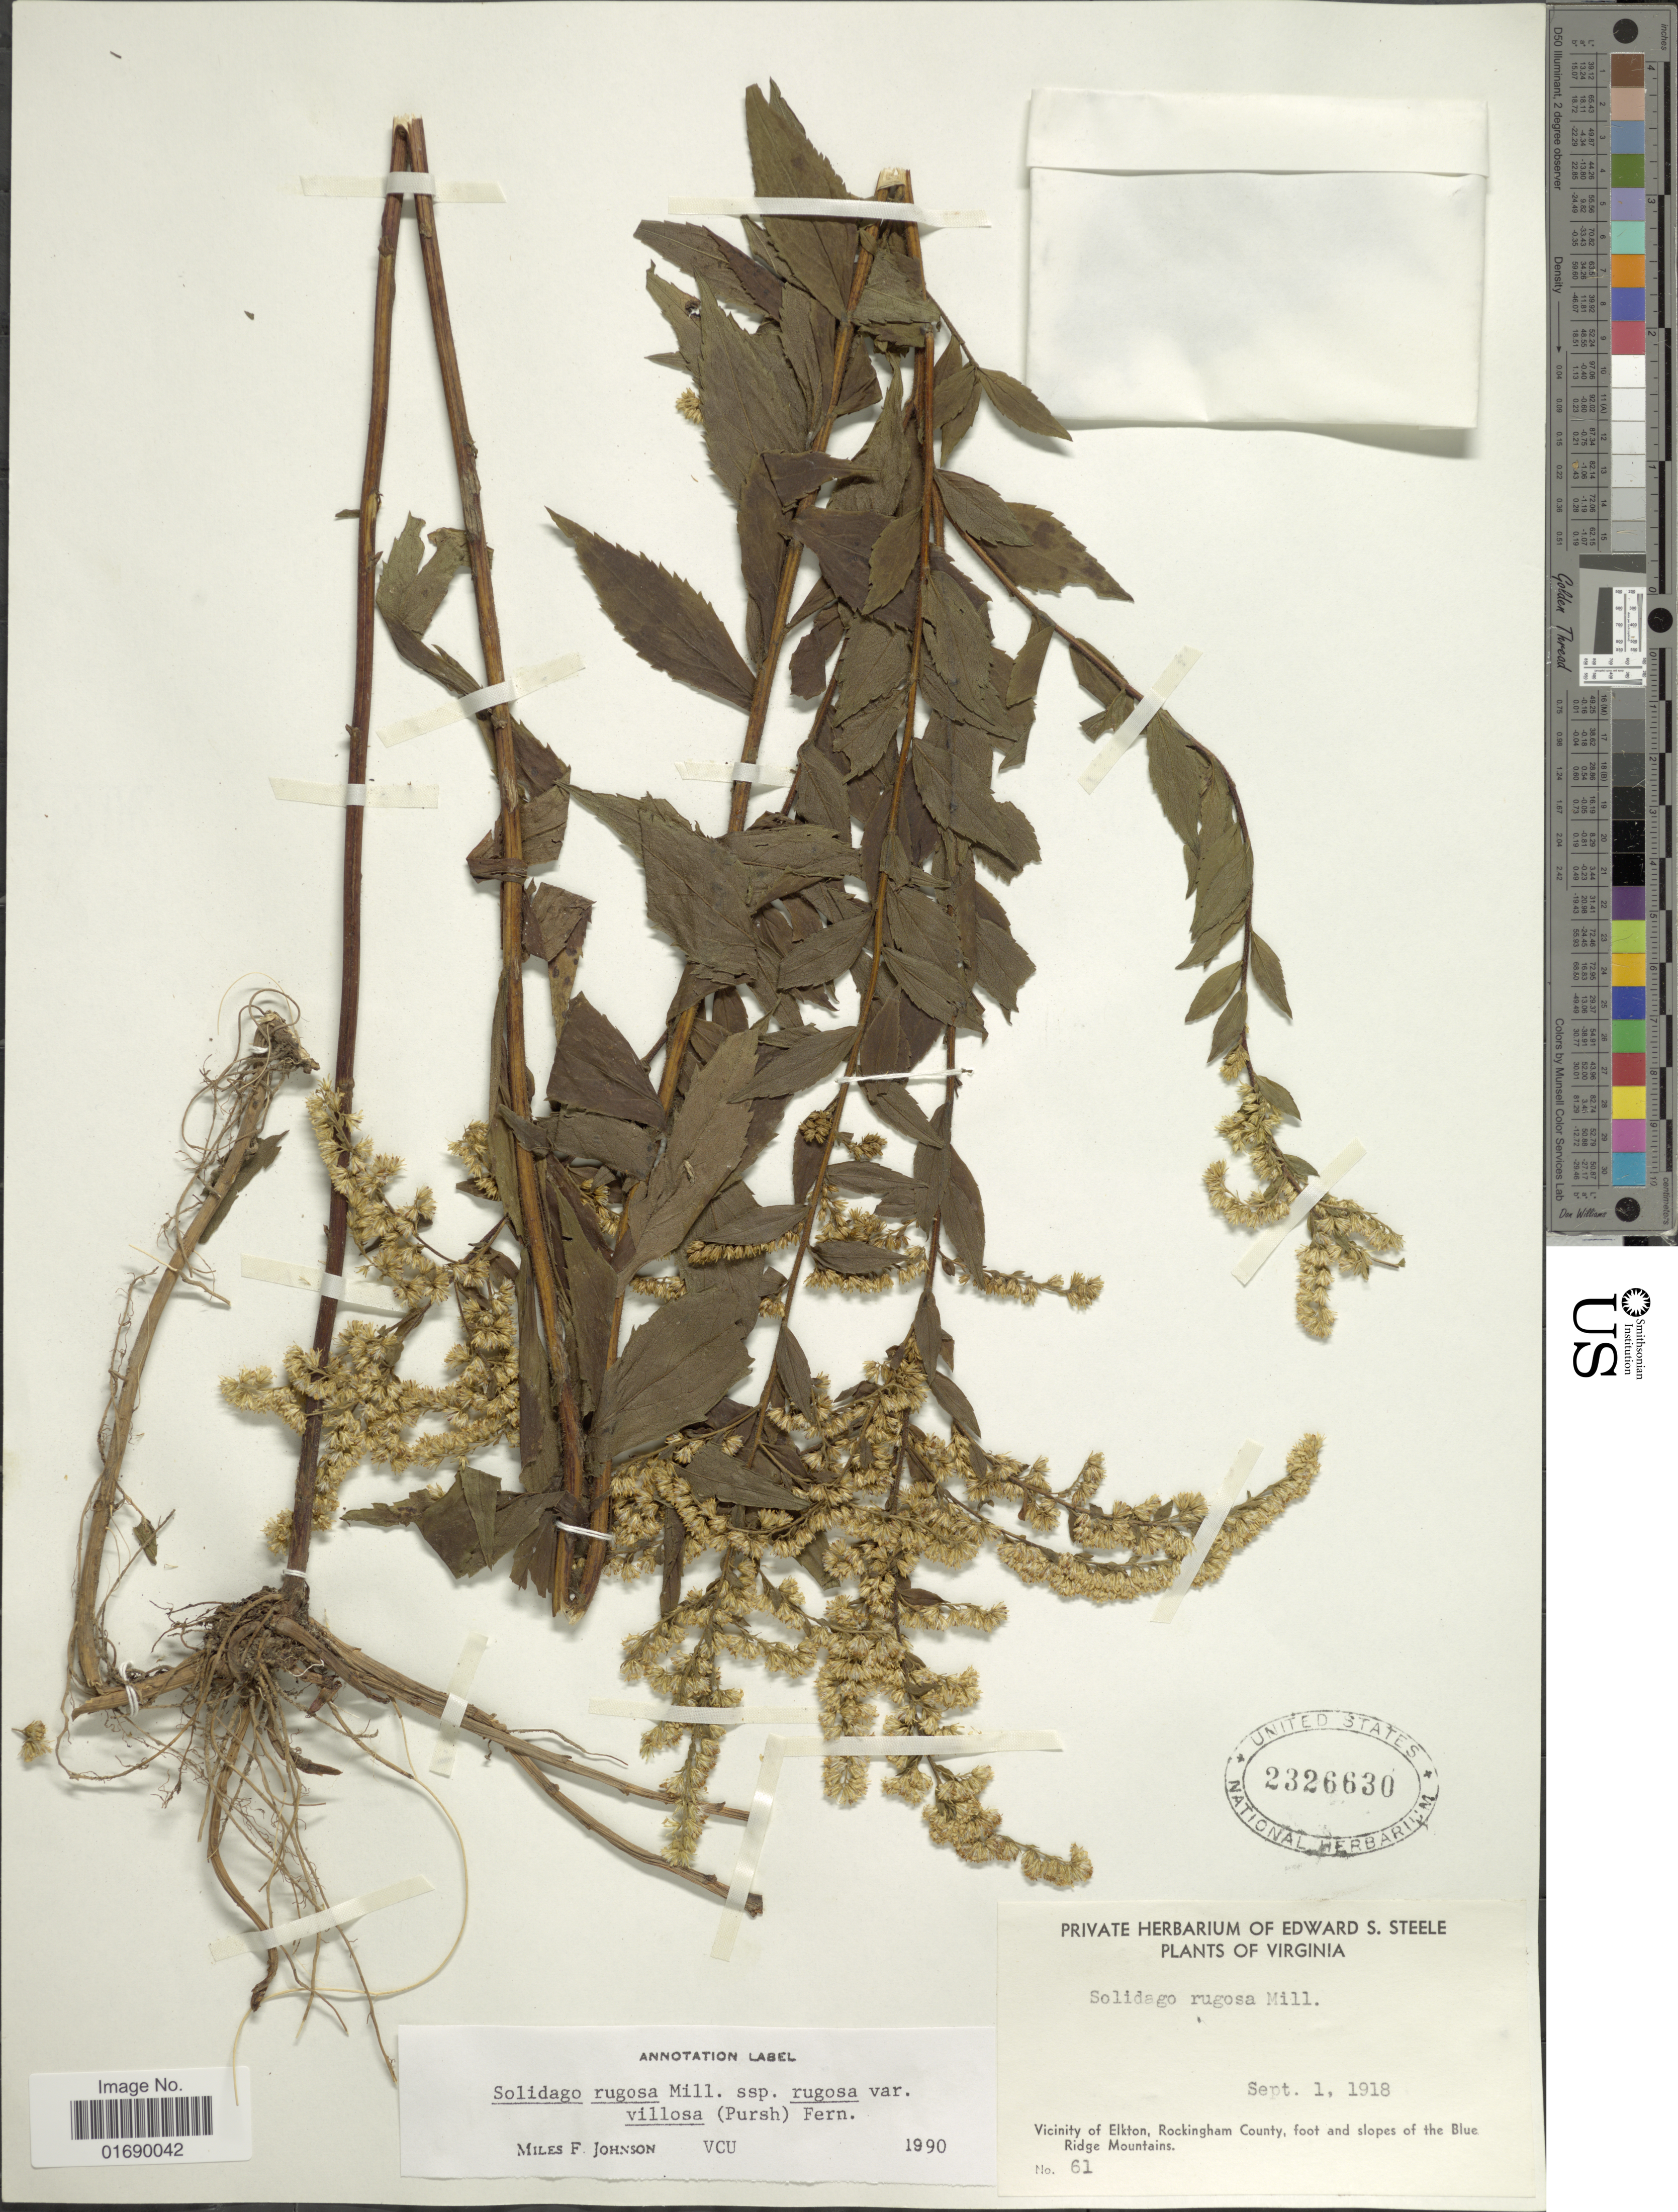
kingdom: Plantae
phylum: Tracheophyta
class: Magnoliopsida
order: Asterales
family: Asteraceae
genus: Solidago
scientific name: Solidago rugosa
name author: Mill.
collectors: E. Steele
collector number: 61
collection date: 1918-09-01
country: United States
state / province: Virginia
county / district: Rockingham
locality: Vicinity of Elkton, Rockingham County, foot slopes of the Blue Ridge Mountains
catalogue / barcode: US 2326630